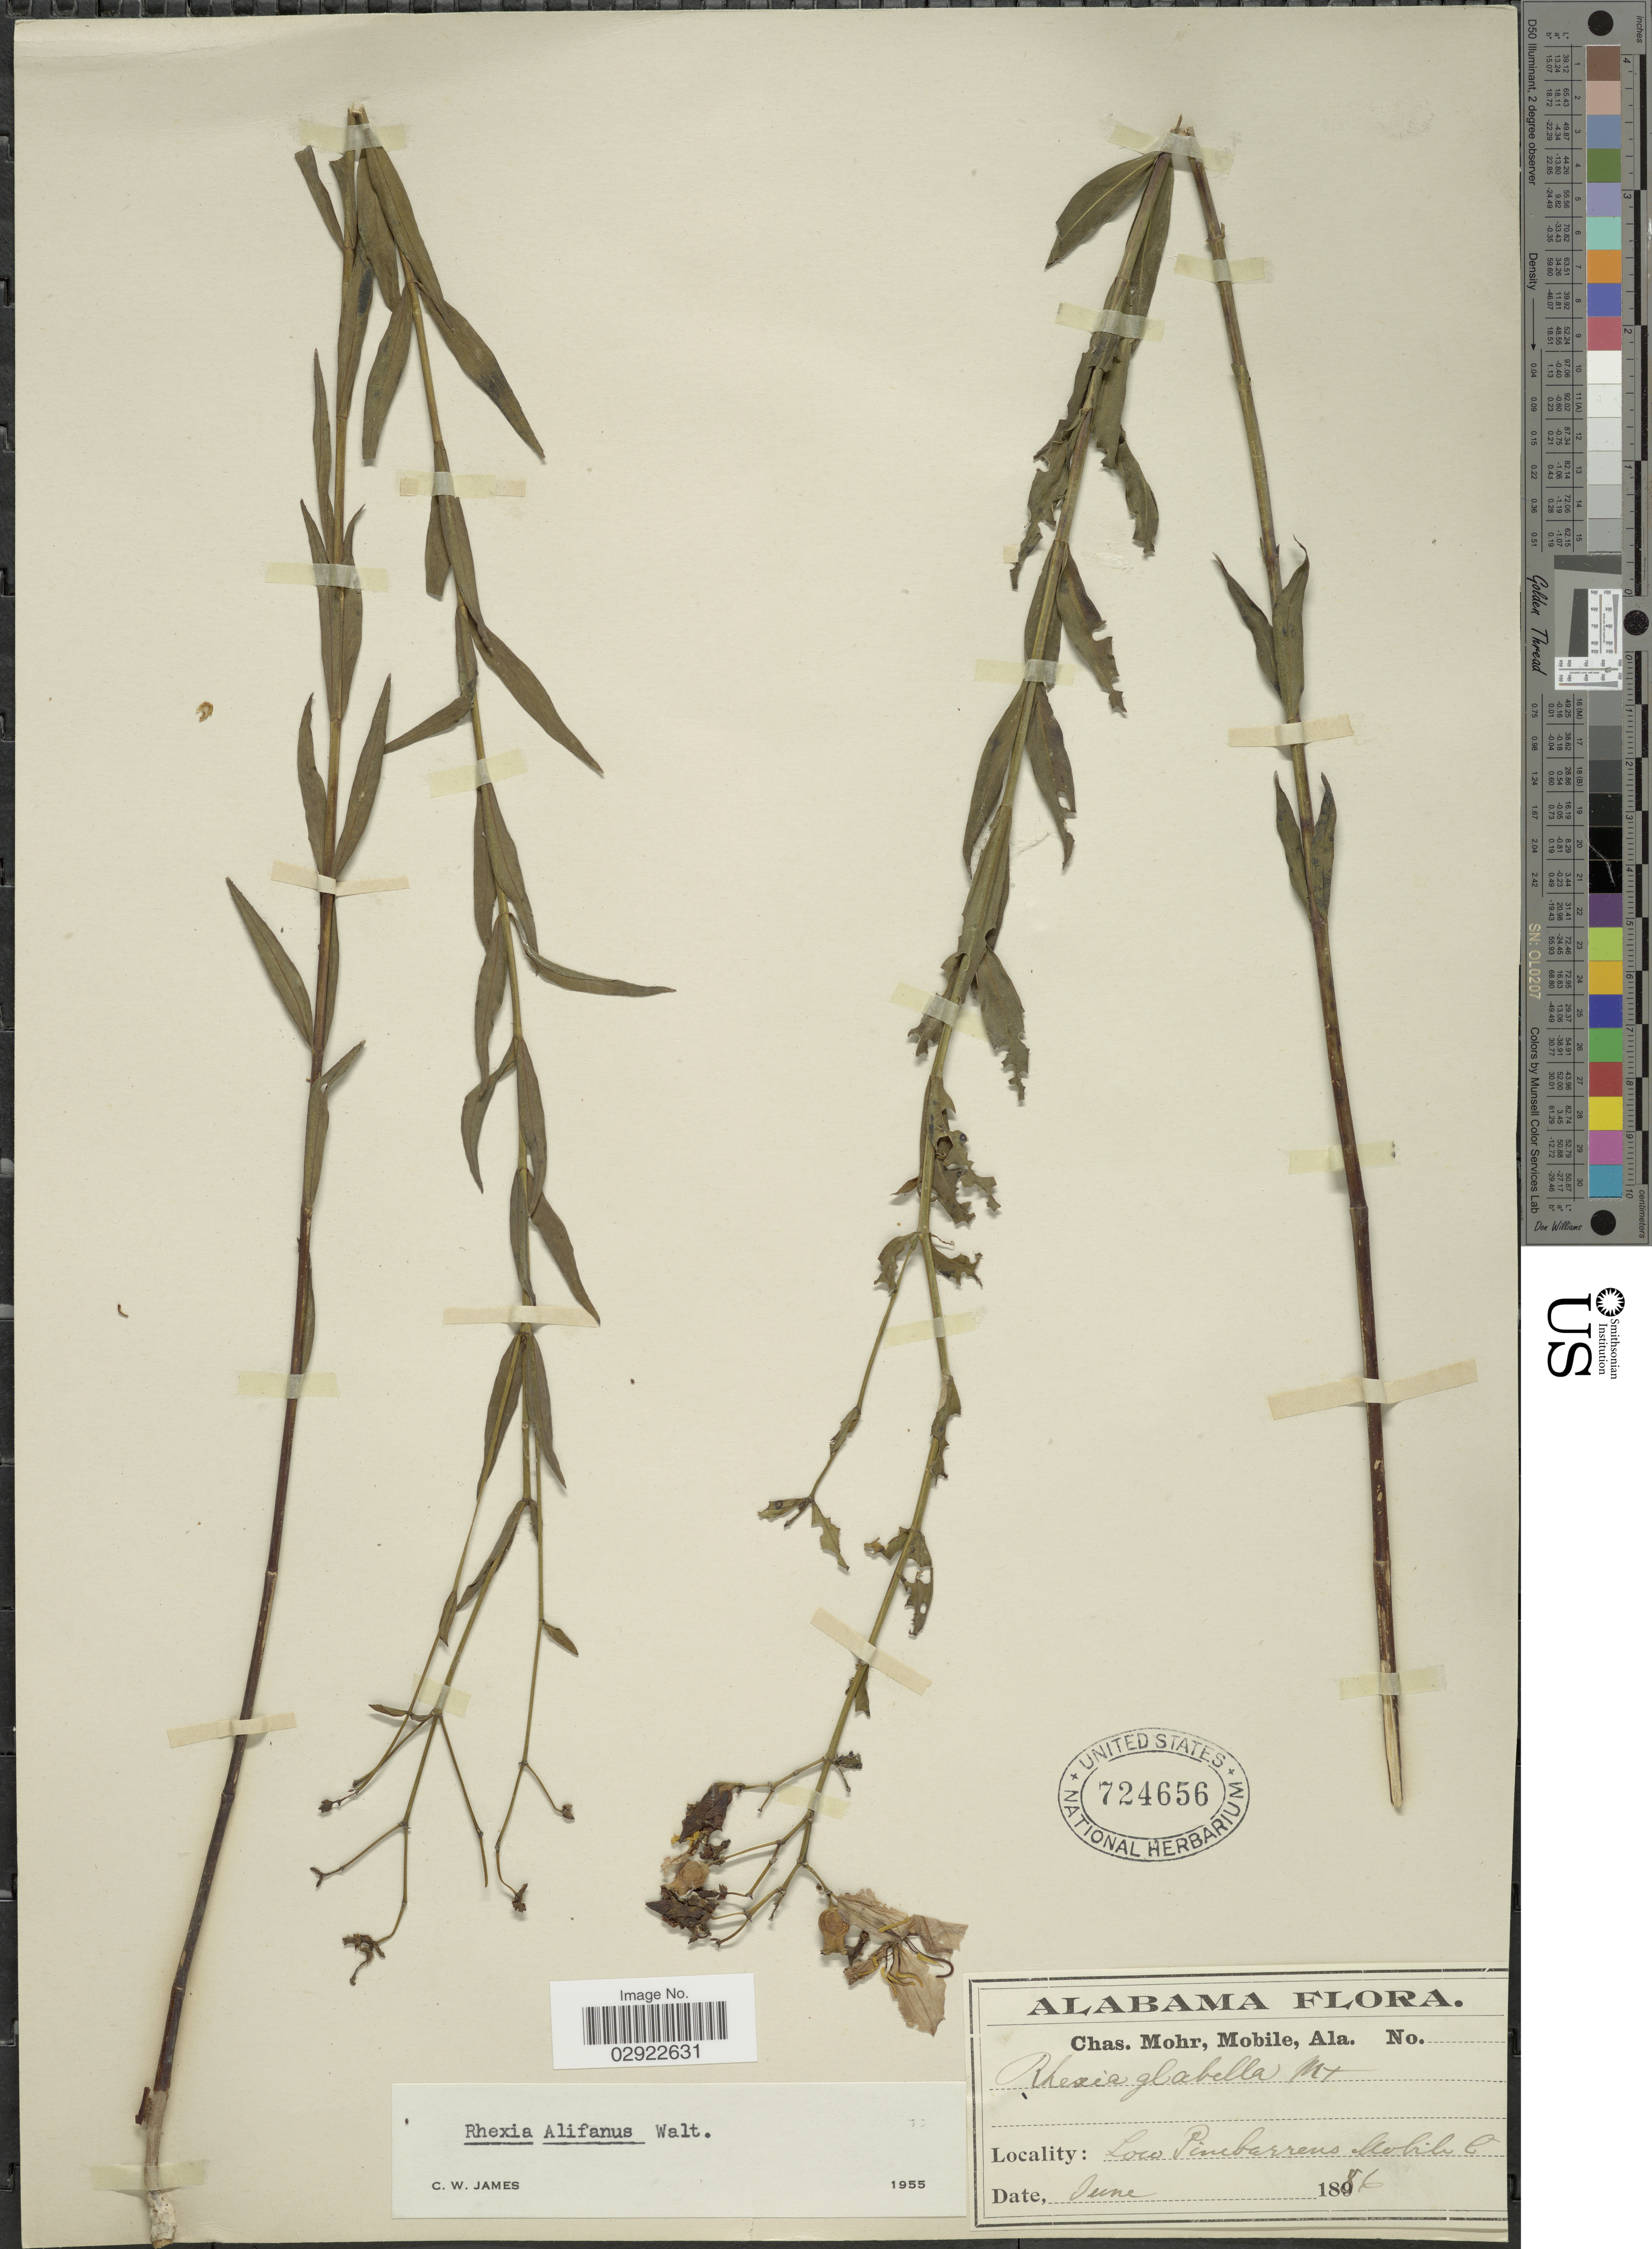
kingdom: Plantae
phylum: Tracheophyta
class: Magnoliopsida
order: Myrtales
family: Melastomataceae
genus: Rhexia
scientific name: Rhexia alifanus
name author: Walter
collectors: Mohr, C. T. (herbarium)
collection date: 1886-06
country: United States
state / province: Alabama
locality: Low Pinebarrens, Mobile Co.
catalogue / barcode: US 724656